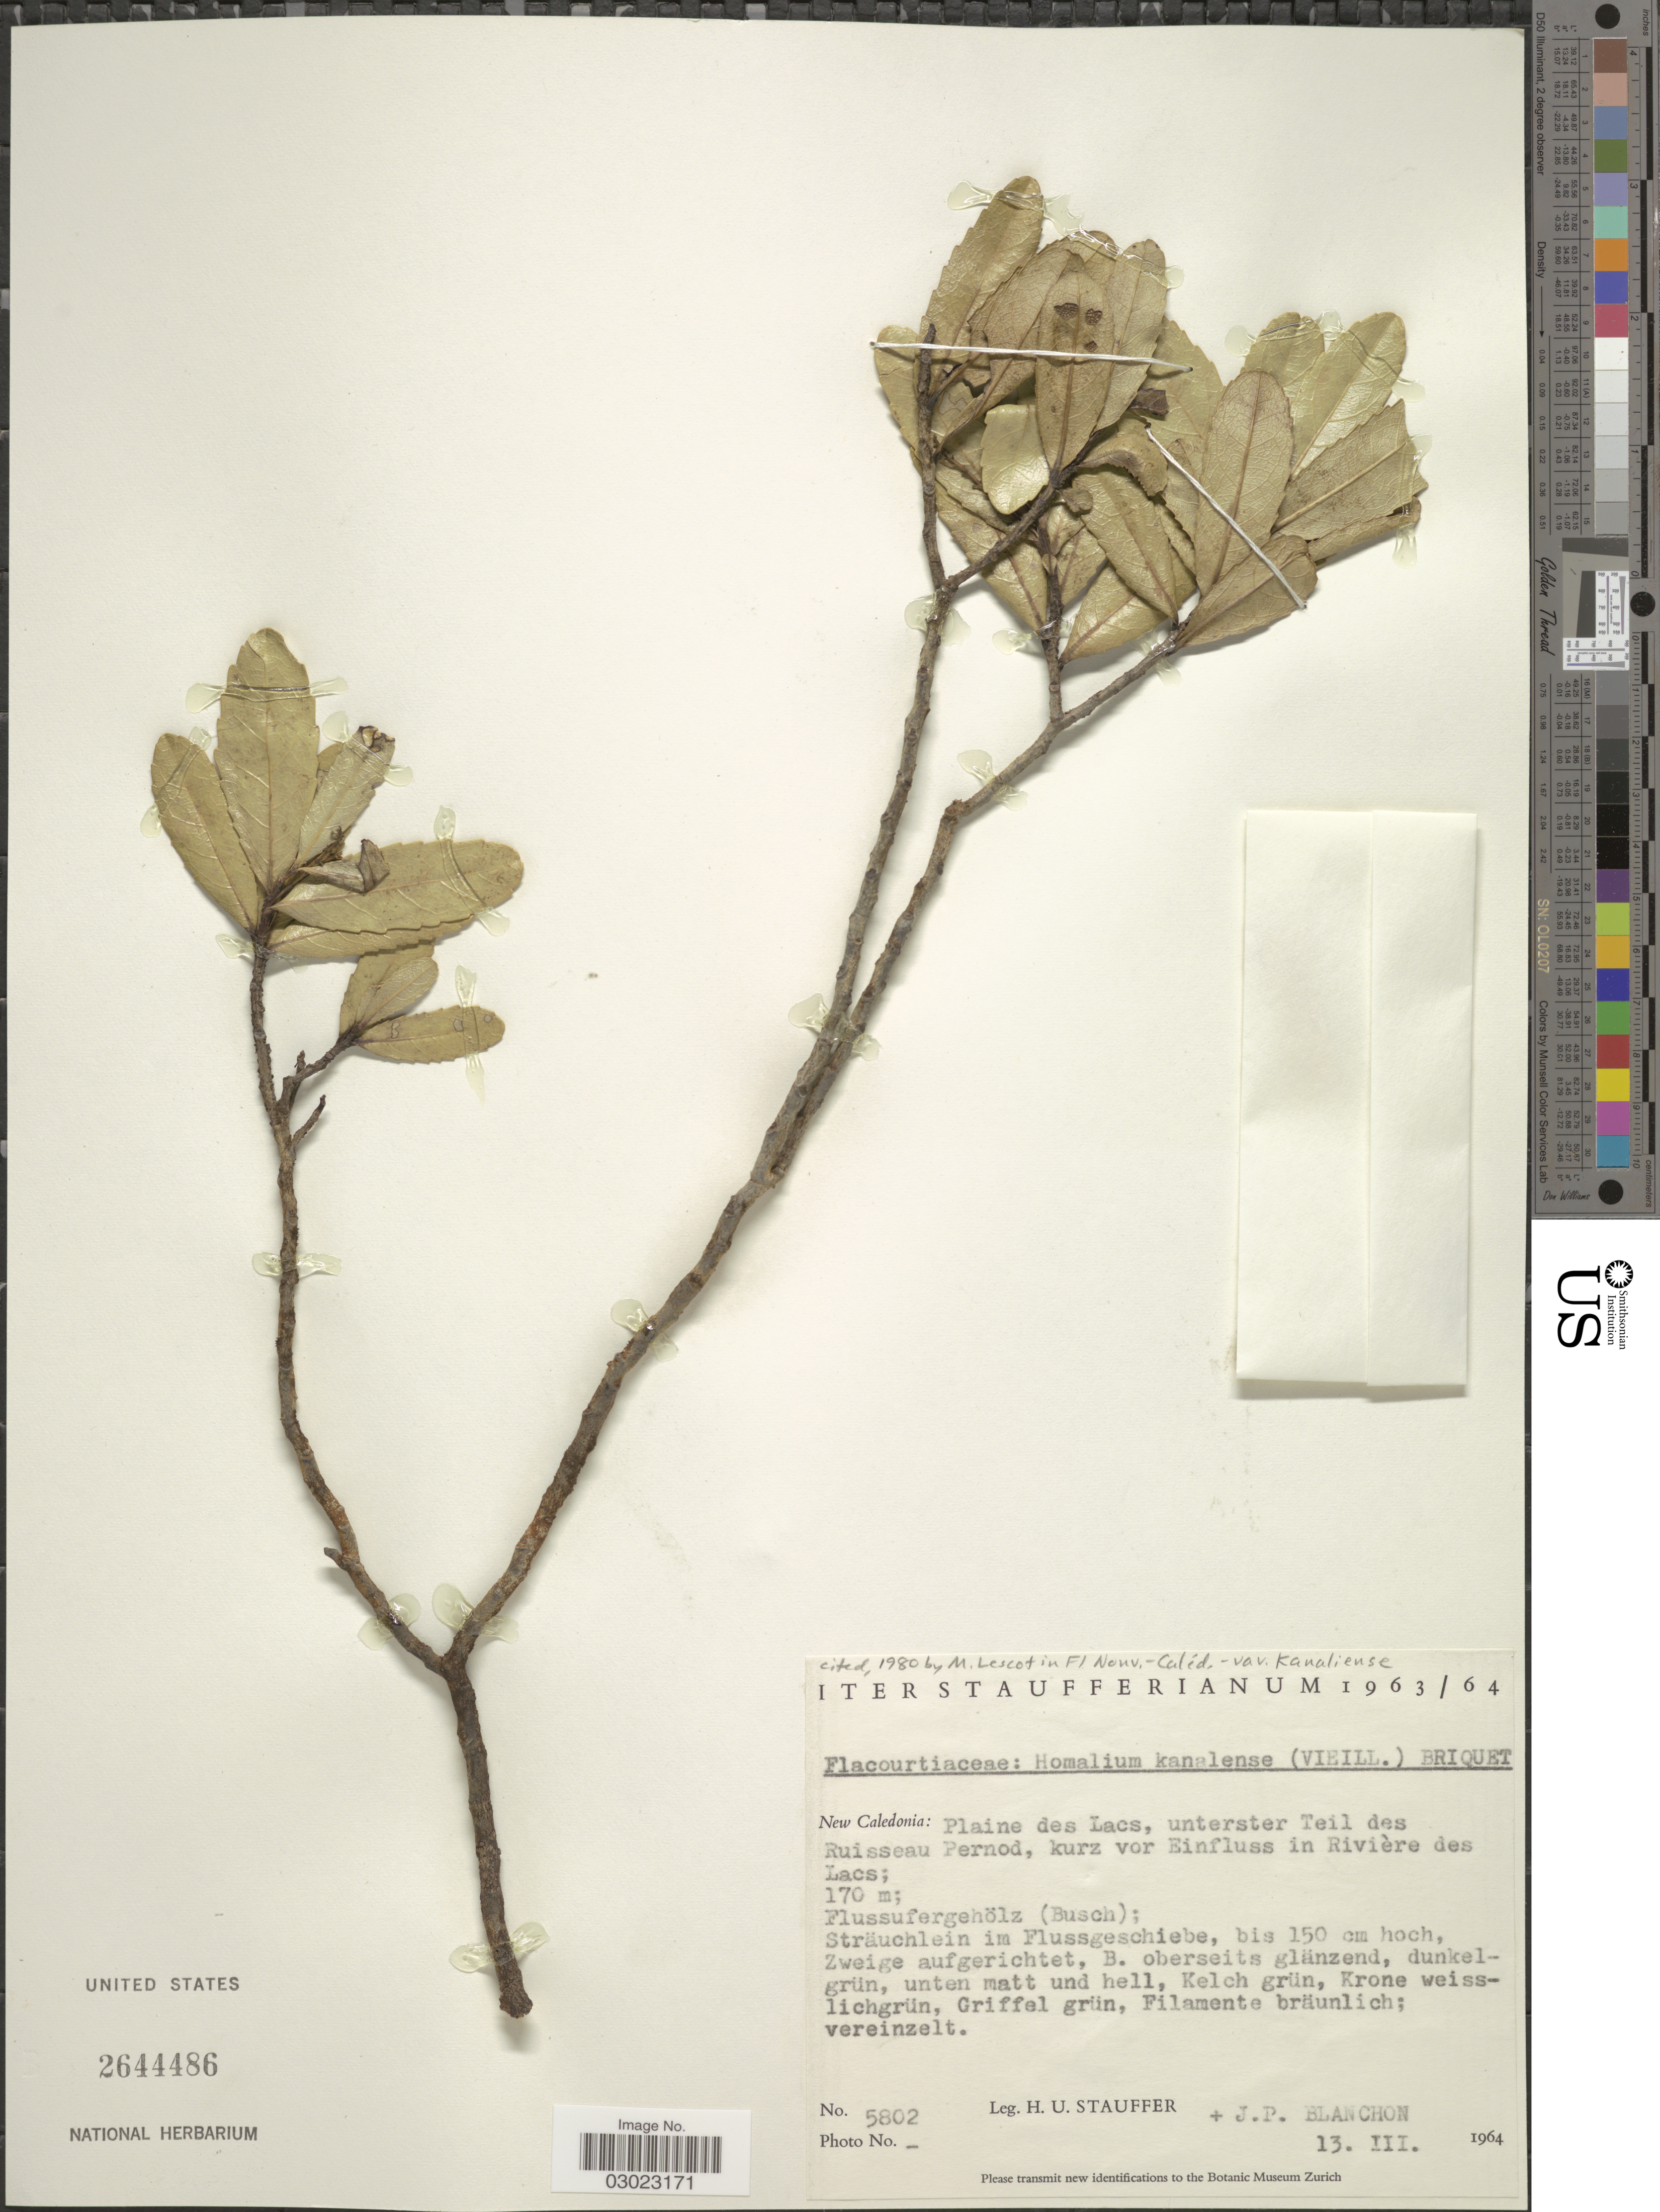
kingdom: Plantae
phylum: Tracheophyta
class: Magnoliopsida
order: Malpighiales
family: Salicaceae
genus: Homalium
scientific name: Homalium kanaliense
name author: Briq.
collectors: H. U. Stauffer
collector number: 5802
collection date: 1964-03-13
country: New Caledonia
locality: New Caledonia: Plaine des Lacs, unterster Teil des Ruisseau Pernod, kurz vor Einfluss in Rivière des Lacs.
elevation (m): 170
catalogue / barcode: US 2644486